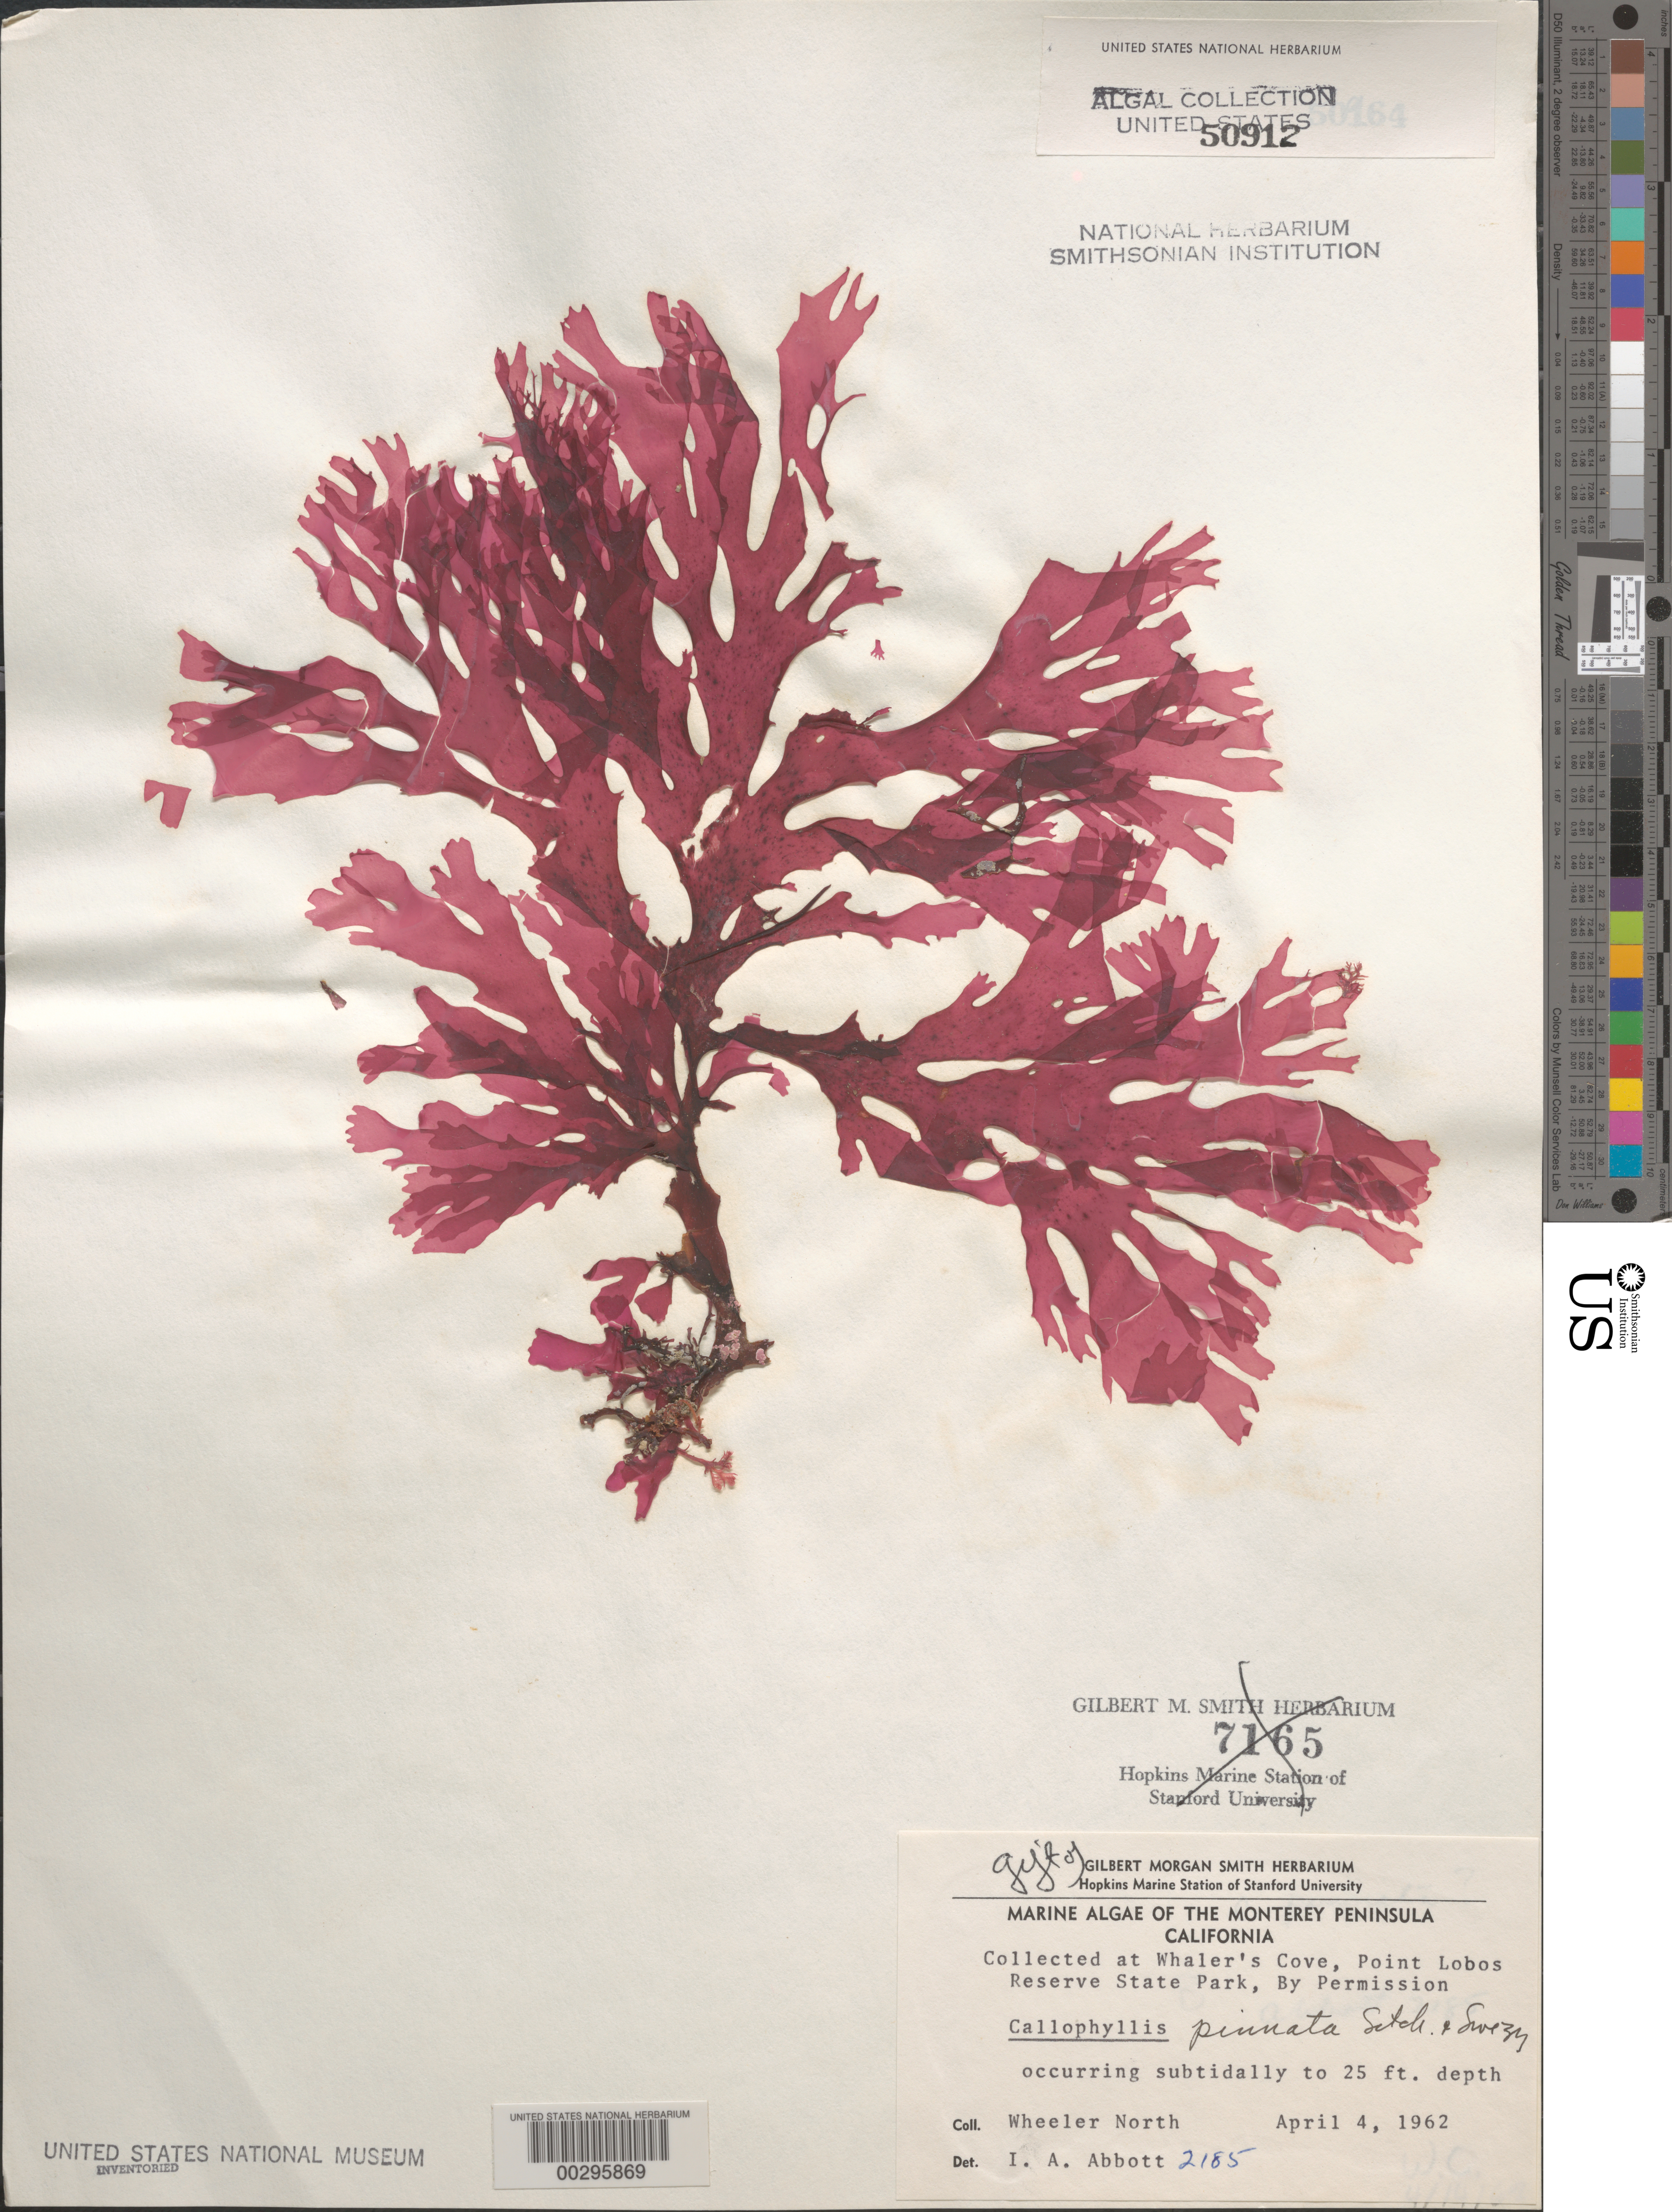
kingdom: Plantae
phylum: Rhodophyta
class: Florideophyceae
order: Gigartinales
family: Kallymeniaceae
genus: Callophyllis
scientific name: Callophyllis pinnata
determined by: Abbott, Isabella A.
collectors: W. North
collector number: IAA 2185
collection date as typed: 04 Apr 1962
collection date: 1962-04-04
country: United States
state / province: California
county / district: Monterey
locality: Point Lobos Reserve State Park, Whaler's Cove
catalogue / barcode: US 50912